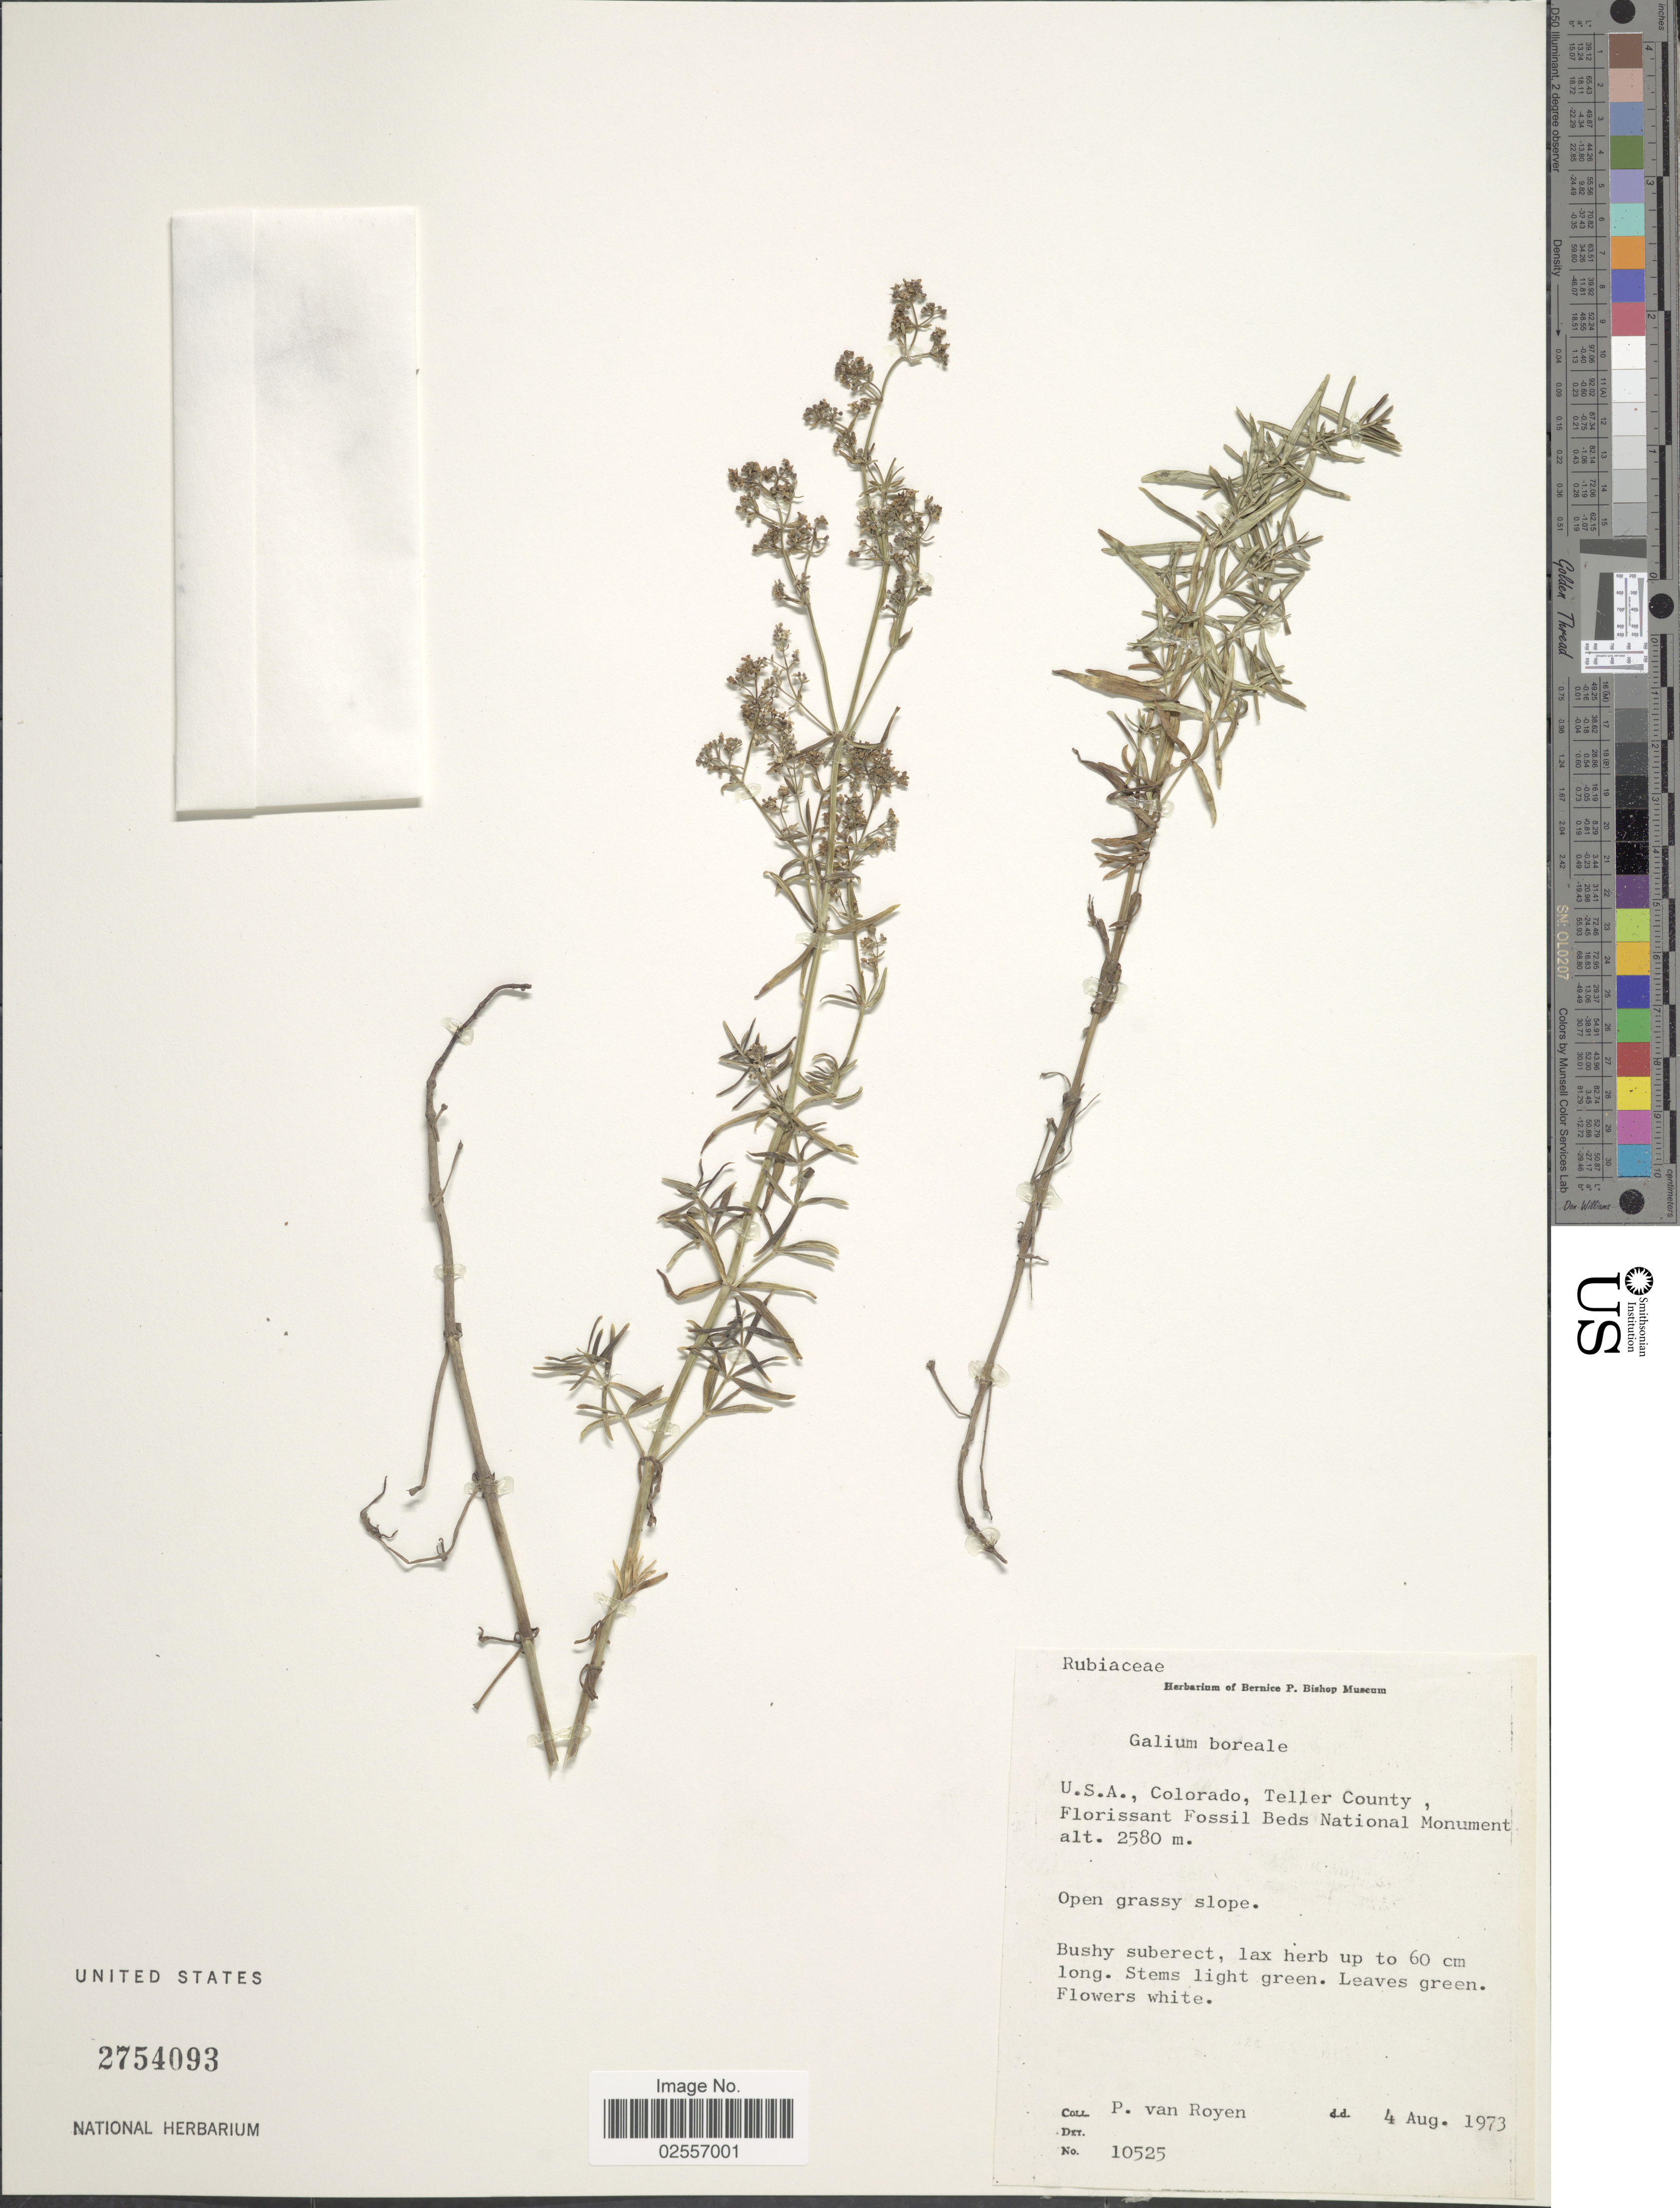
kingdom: Plantae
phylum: Tracheophyta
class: Magnoliopsida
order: Gentianales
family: Rubiaceae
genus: Galium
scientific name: Galium boreale L.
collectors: P. van Royen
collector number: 10525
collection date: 1973-08-04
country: United States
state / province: Colorado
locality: Teller County, Florissant Fossil Beds National Monument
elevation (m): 2580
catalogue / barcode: US 2754093